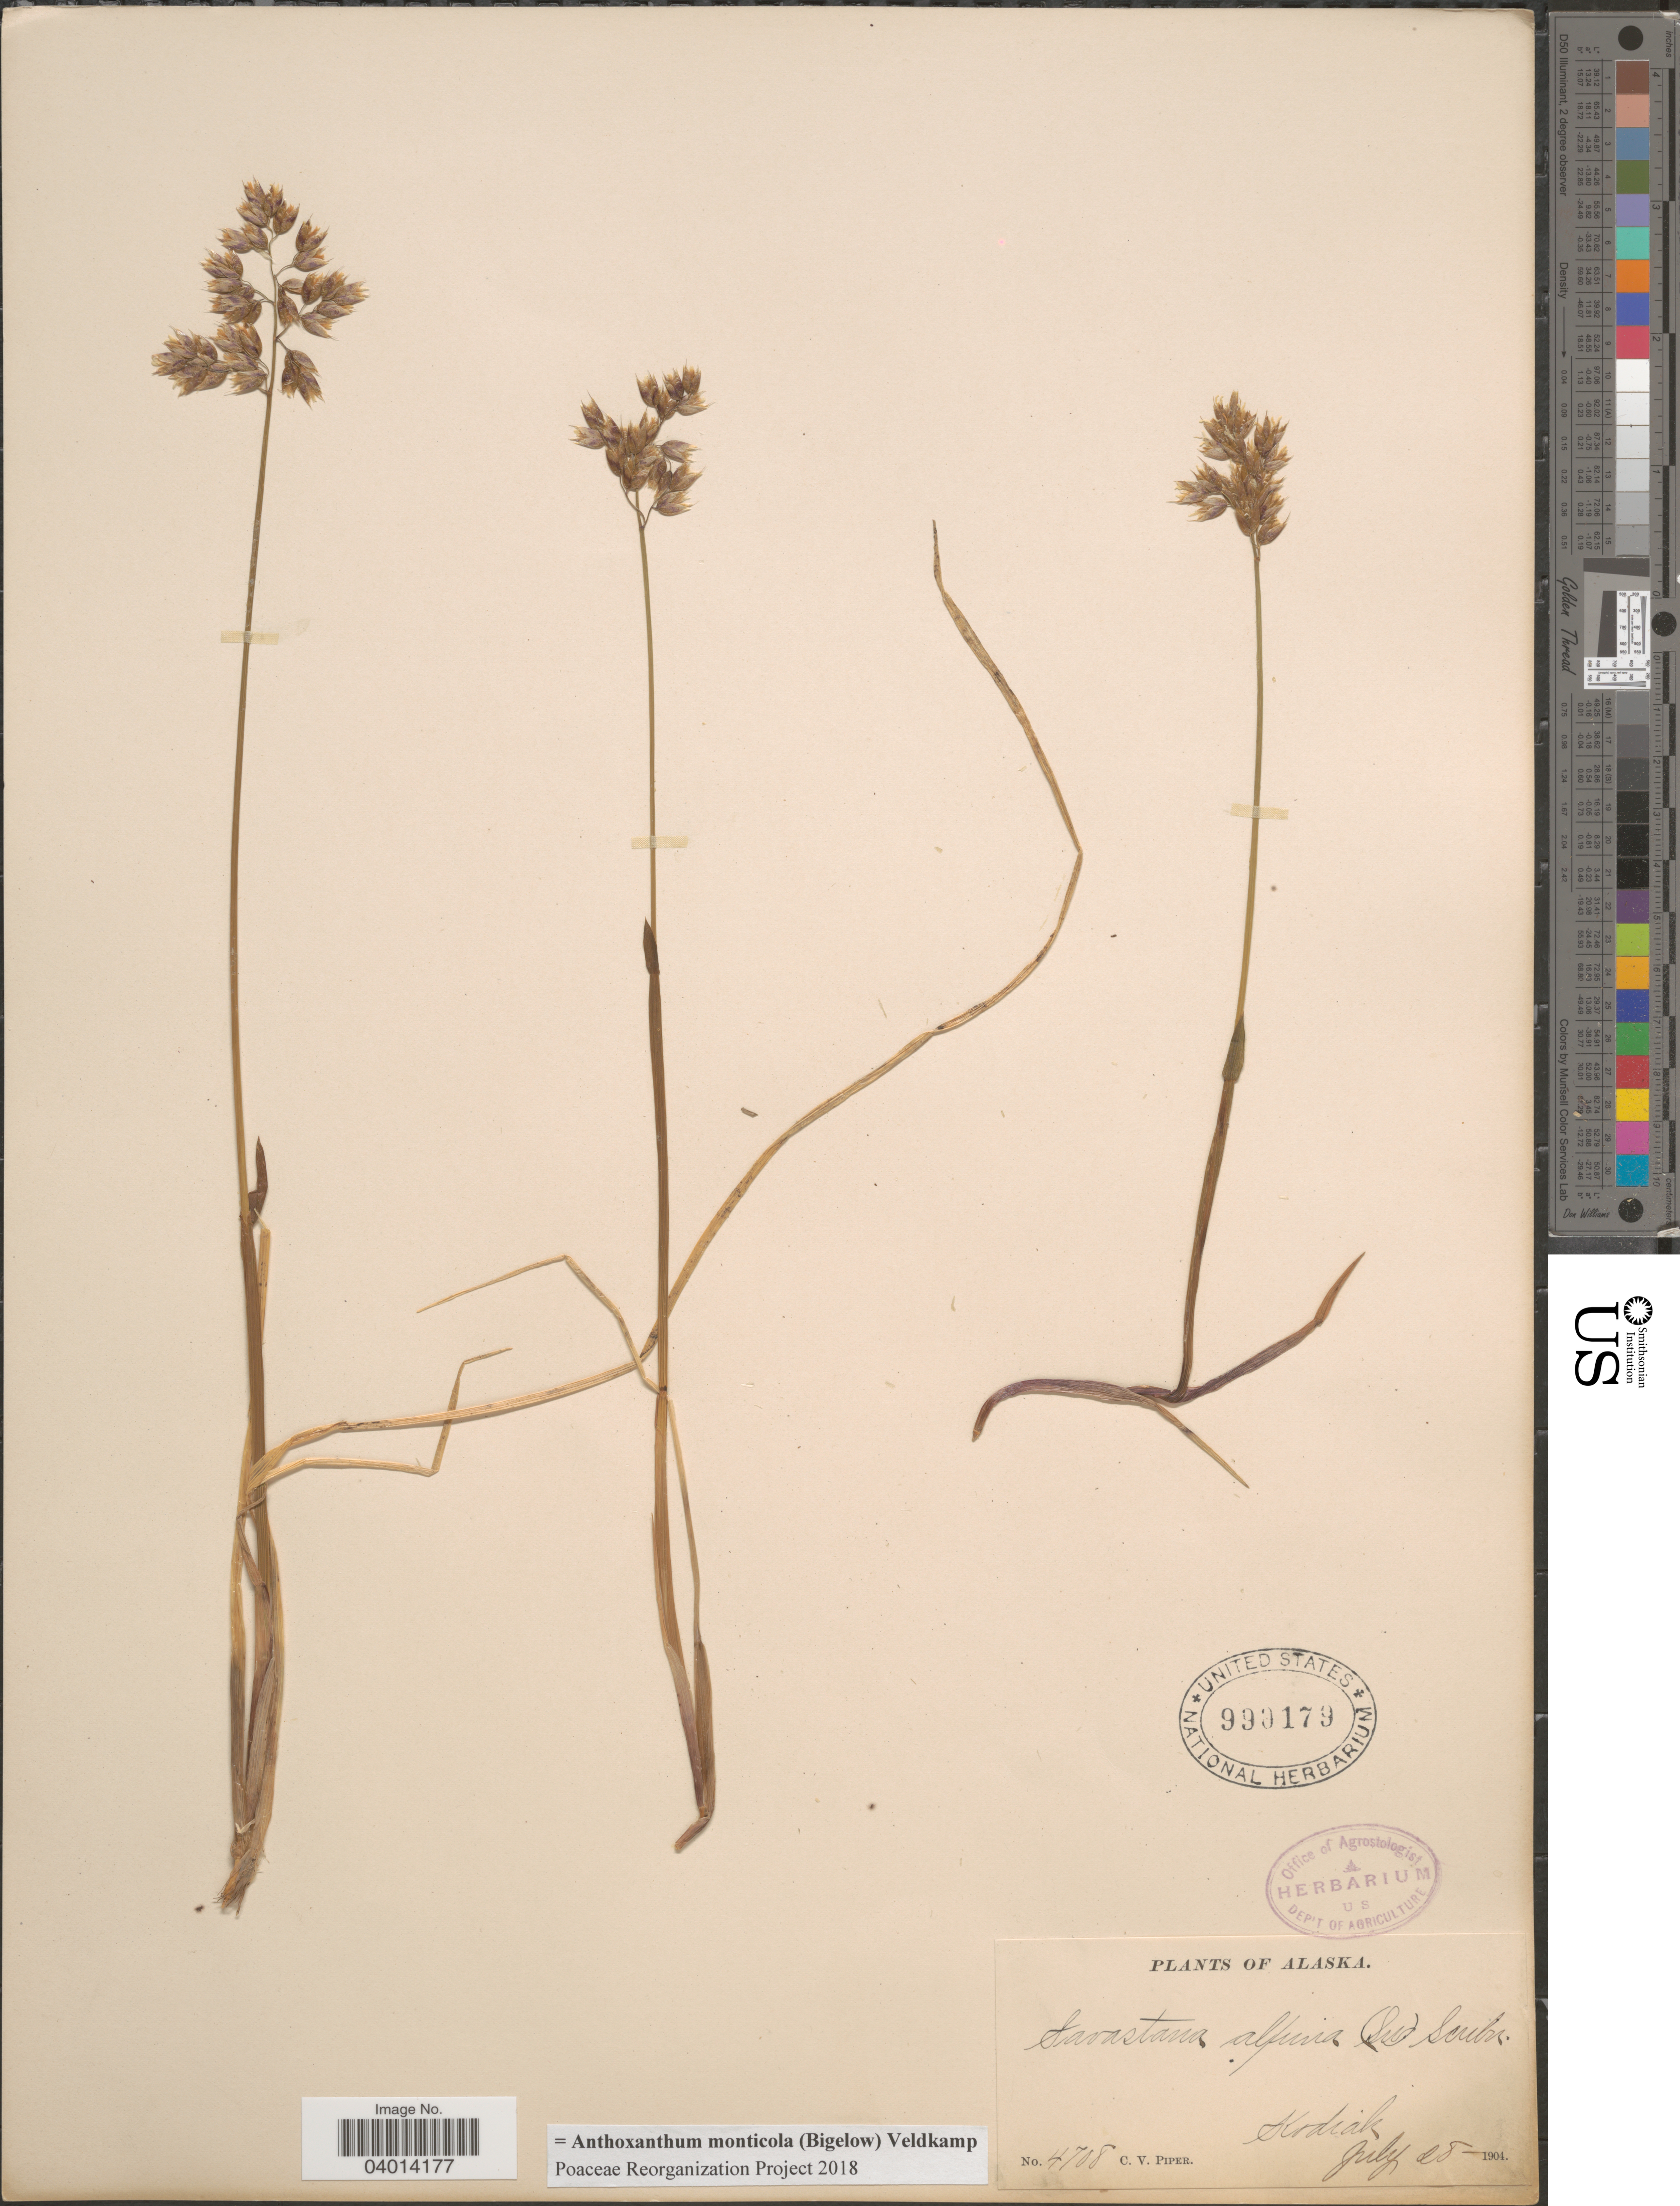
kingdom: Plantae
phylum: Tracheophyta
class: Liliopsida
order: Poales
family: Poaceae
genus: Anthoxanthum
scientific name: Anthoxanthum monticola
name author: (Bigelow) Veldkamp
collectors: C. V. Piper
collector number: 4708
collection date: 1904-07-28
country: United States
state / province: Alaska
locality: Kodiak.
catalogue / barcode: US 990179